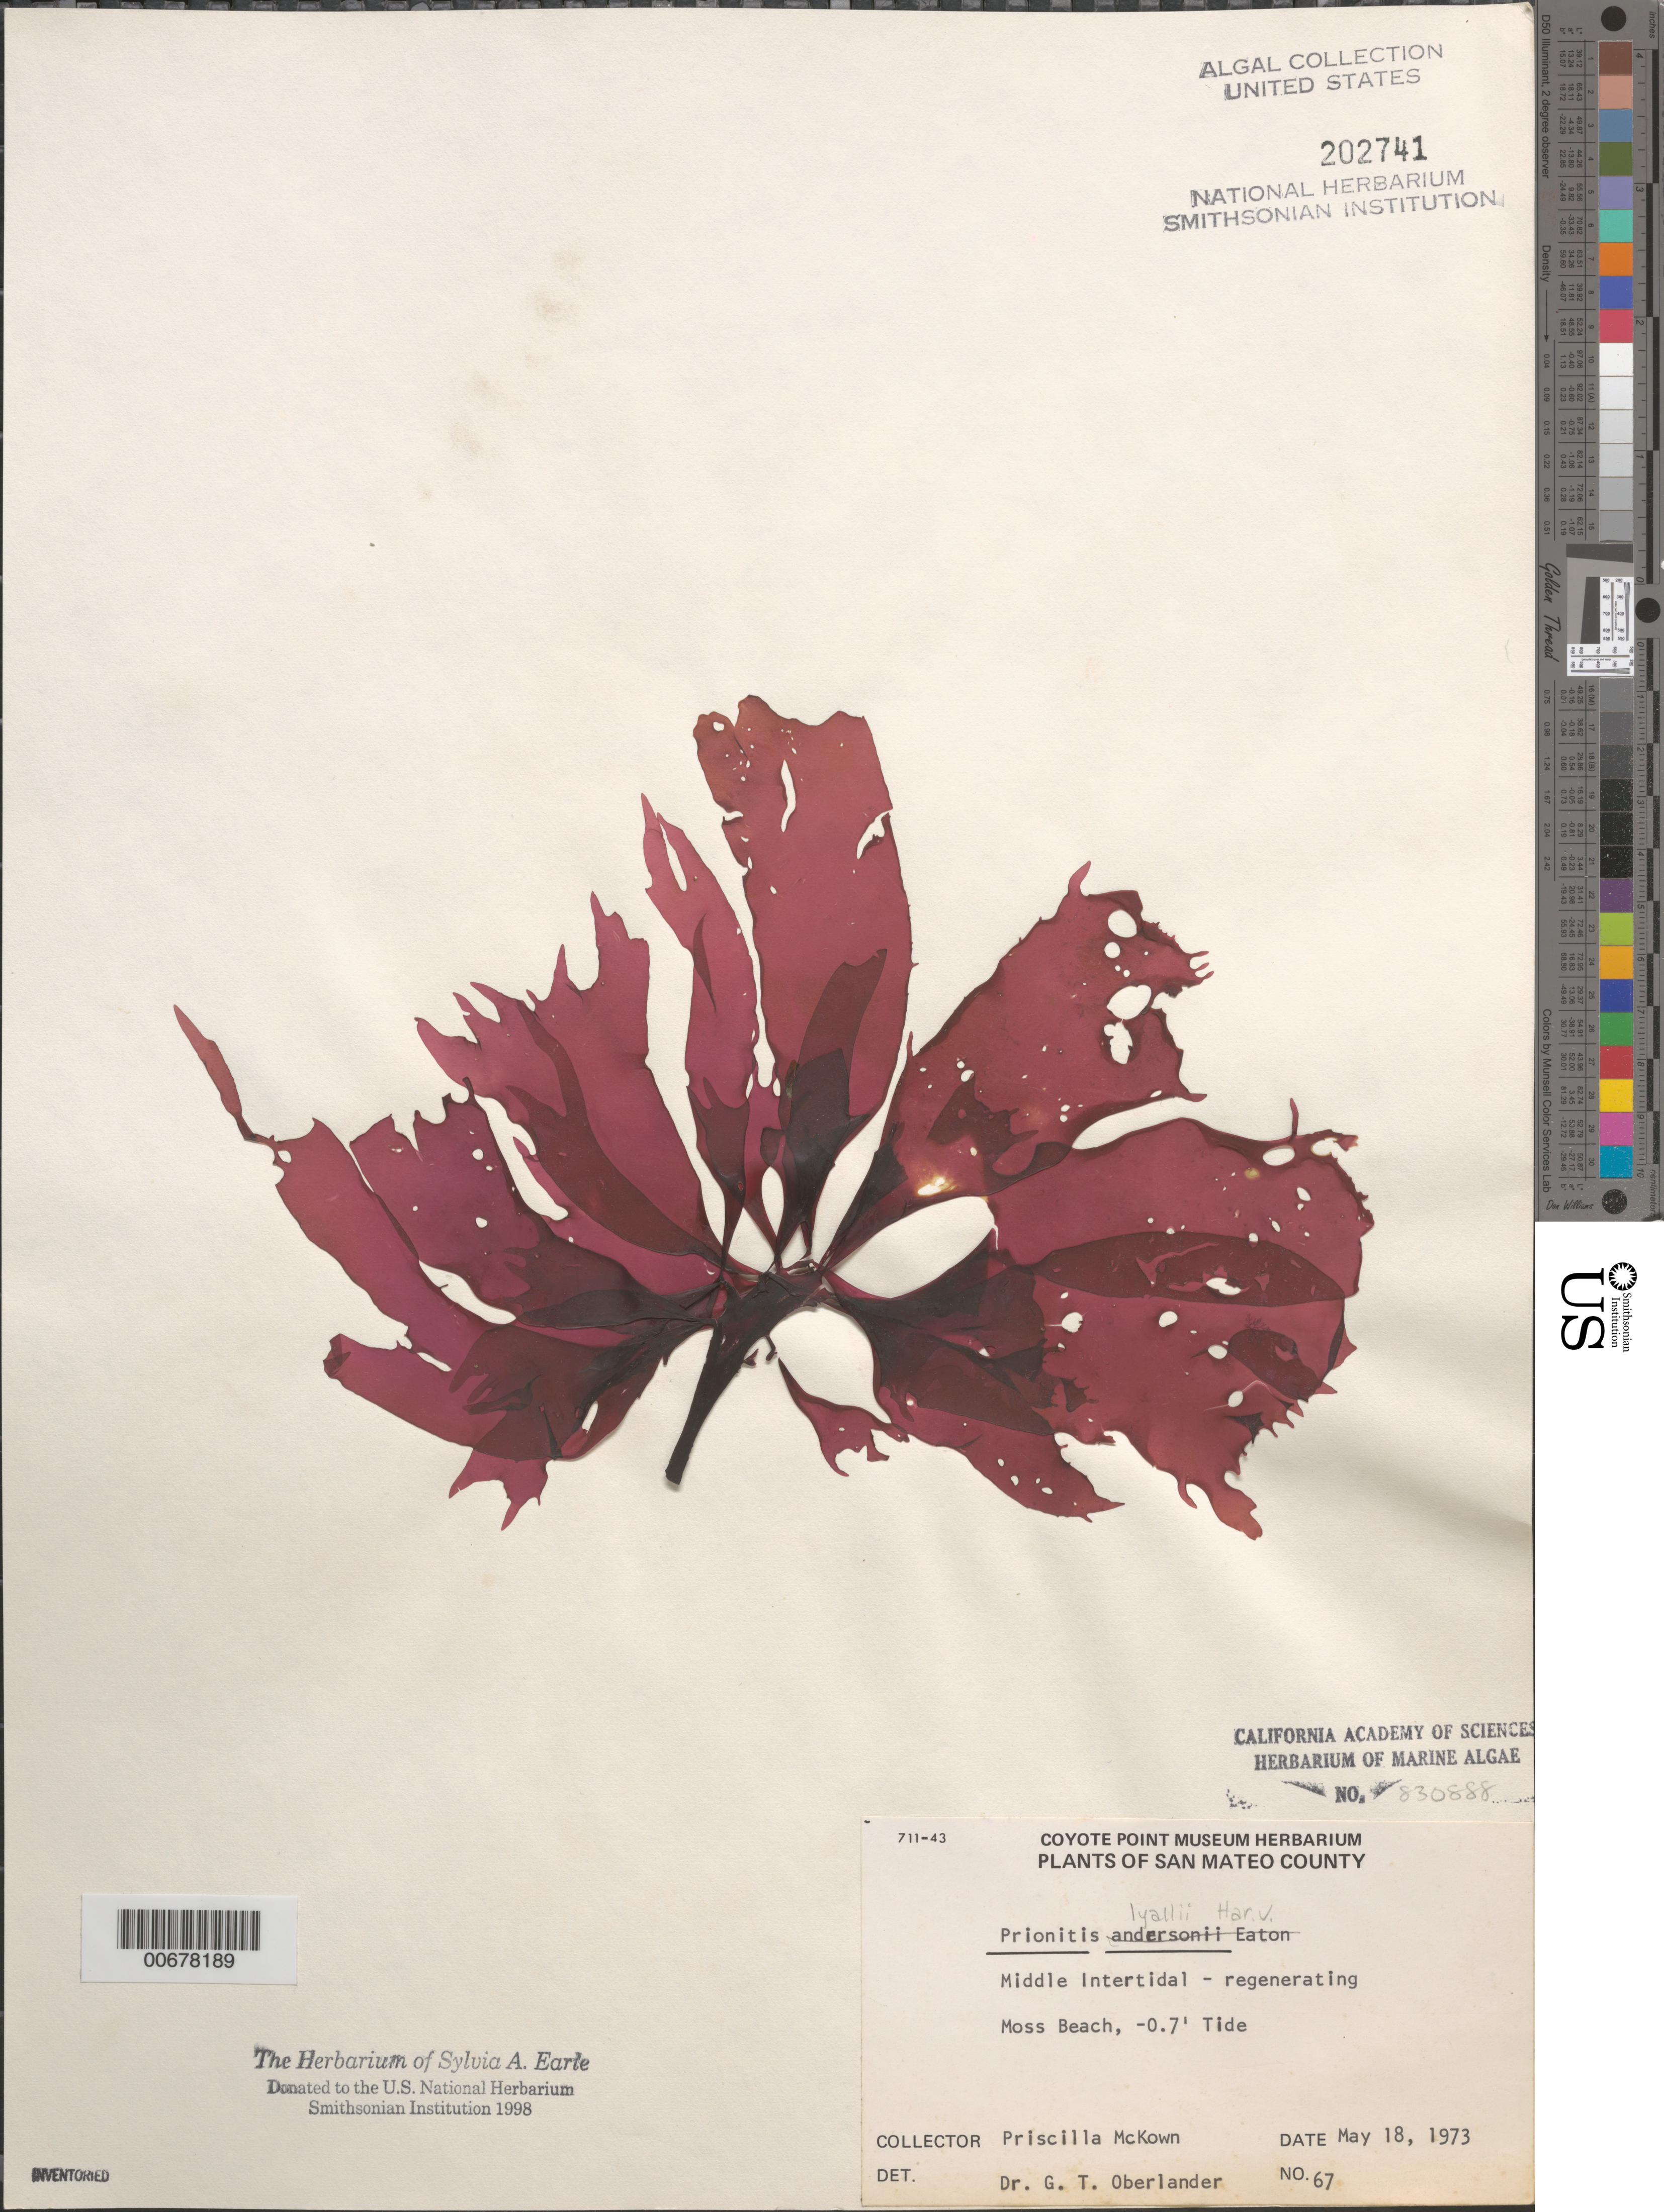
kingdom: Plantae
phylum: Rhodophyta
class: Florideophyceae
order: Cryptonemiales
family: Cryptonemiaceae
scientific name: Prionitis sternbergii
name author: (C. Agardh) J. Agardh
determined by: Algae name updating Project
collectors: P. McKown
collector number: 67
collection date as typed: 18 May 1973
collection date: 1973-05-18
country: United States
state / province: California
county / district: San Mateo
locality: Moss Beach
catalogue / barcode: US 202741